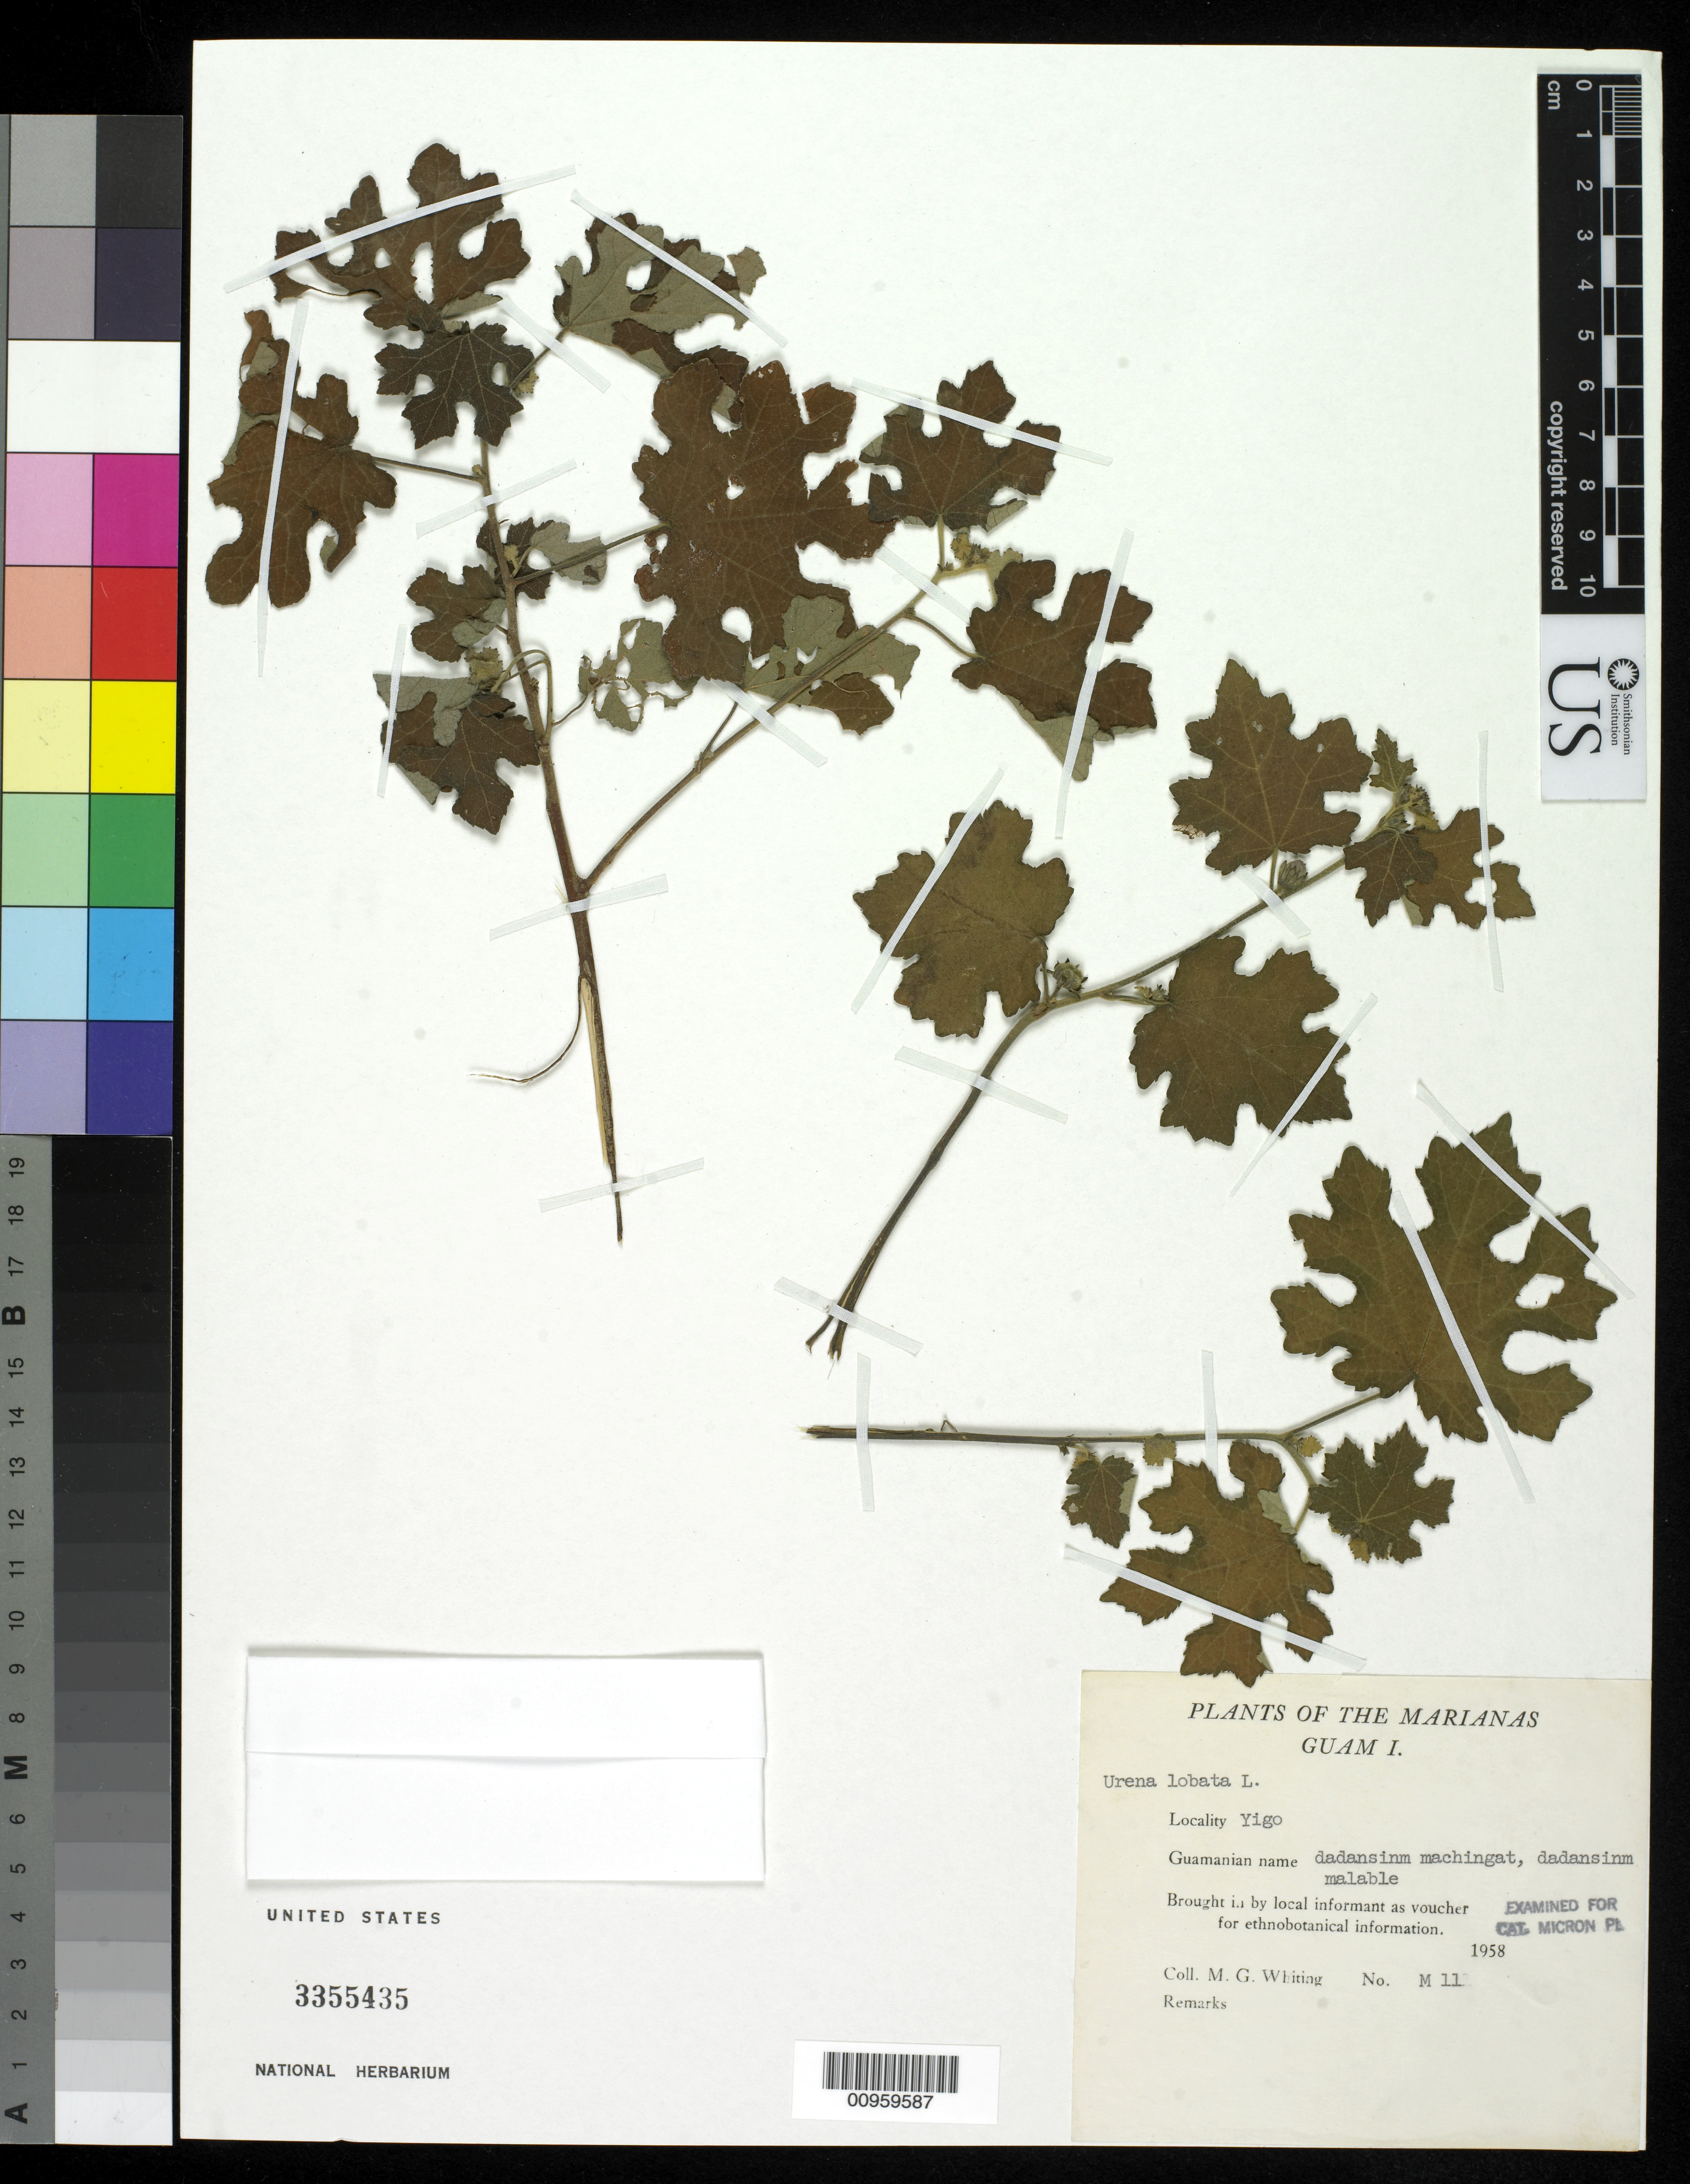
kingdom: Plantae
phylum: Tracheophyta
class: Magnoliopsida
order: Malvales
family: Malvaceae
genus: Urena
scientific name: Urena lobata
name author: L.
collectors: M. Whiting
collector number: M 11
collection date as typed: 1958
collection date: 1958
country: Guam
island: Guam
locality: Yigo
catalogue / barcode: US 3355435